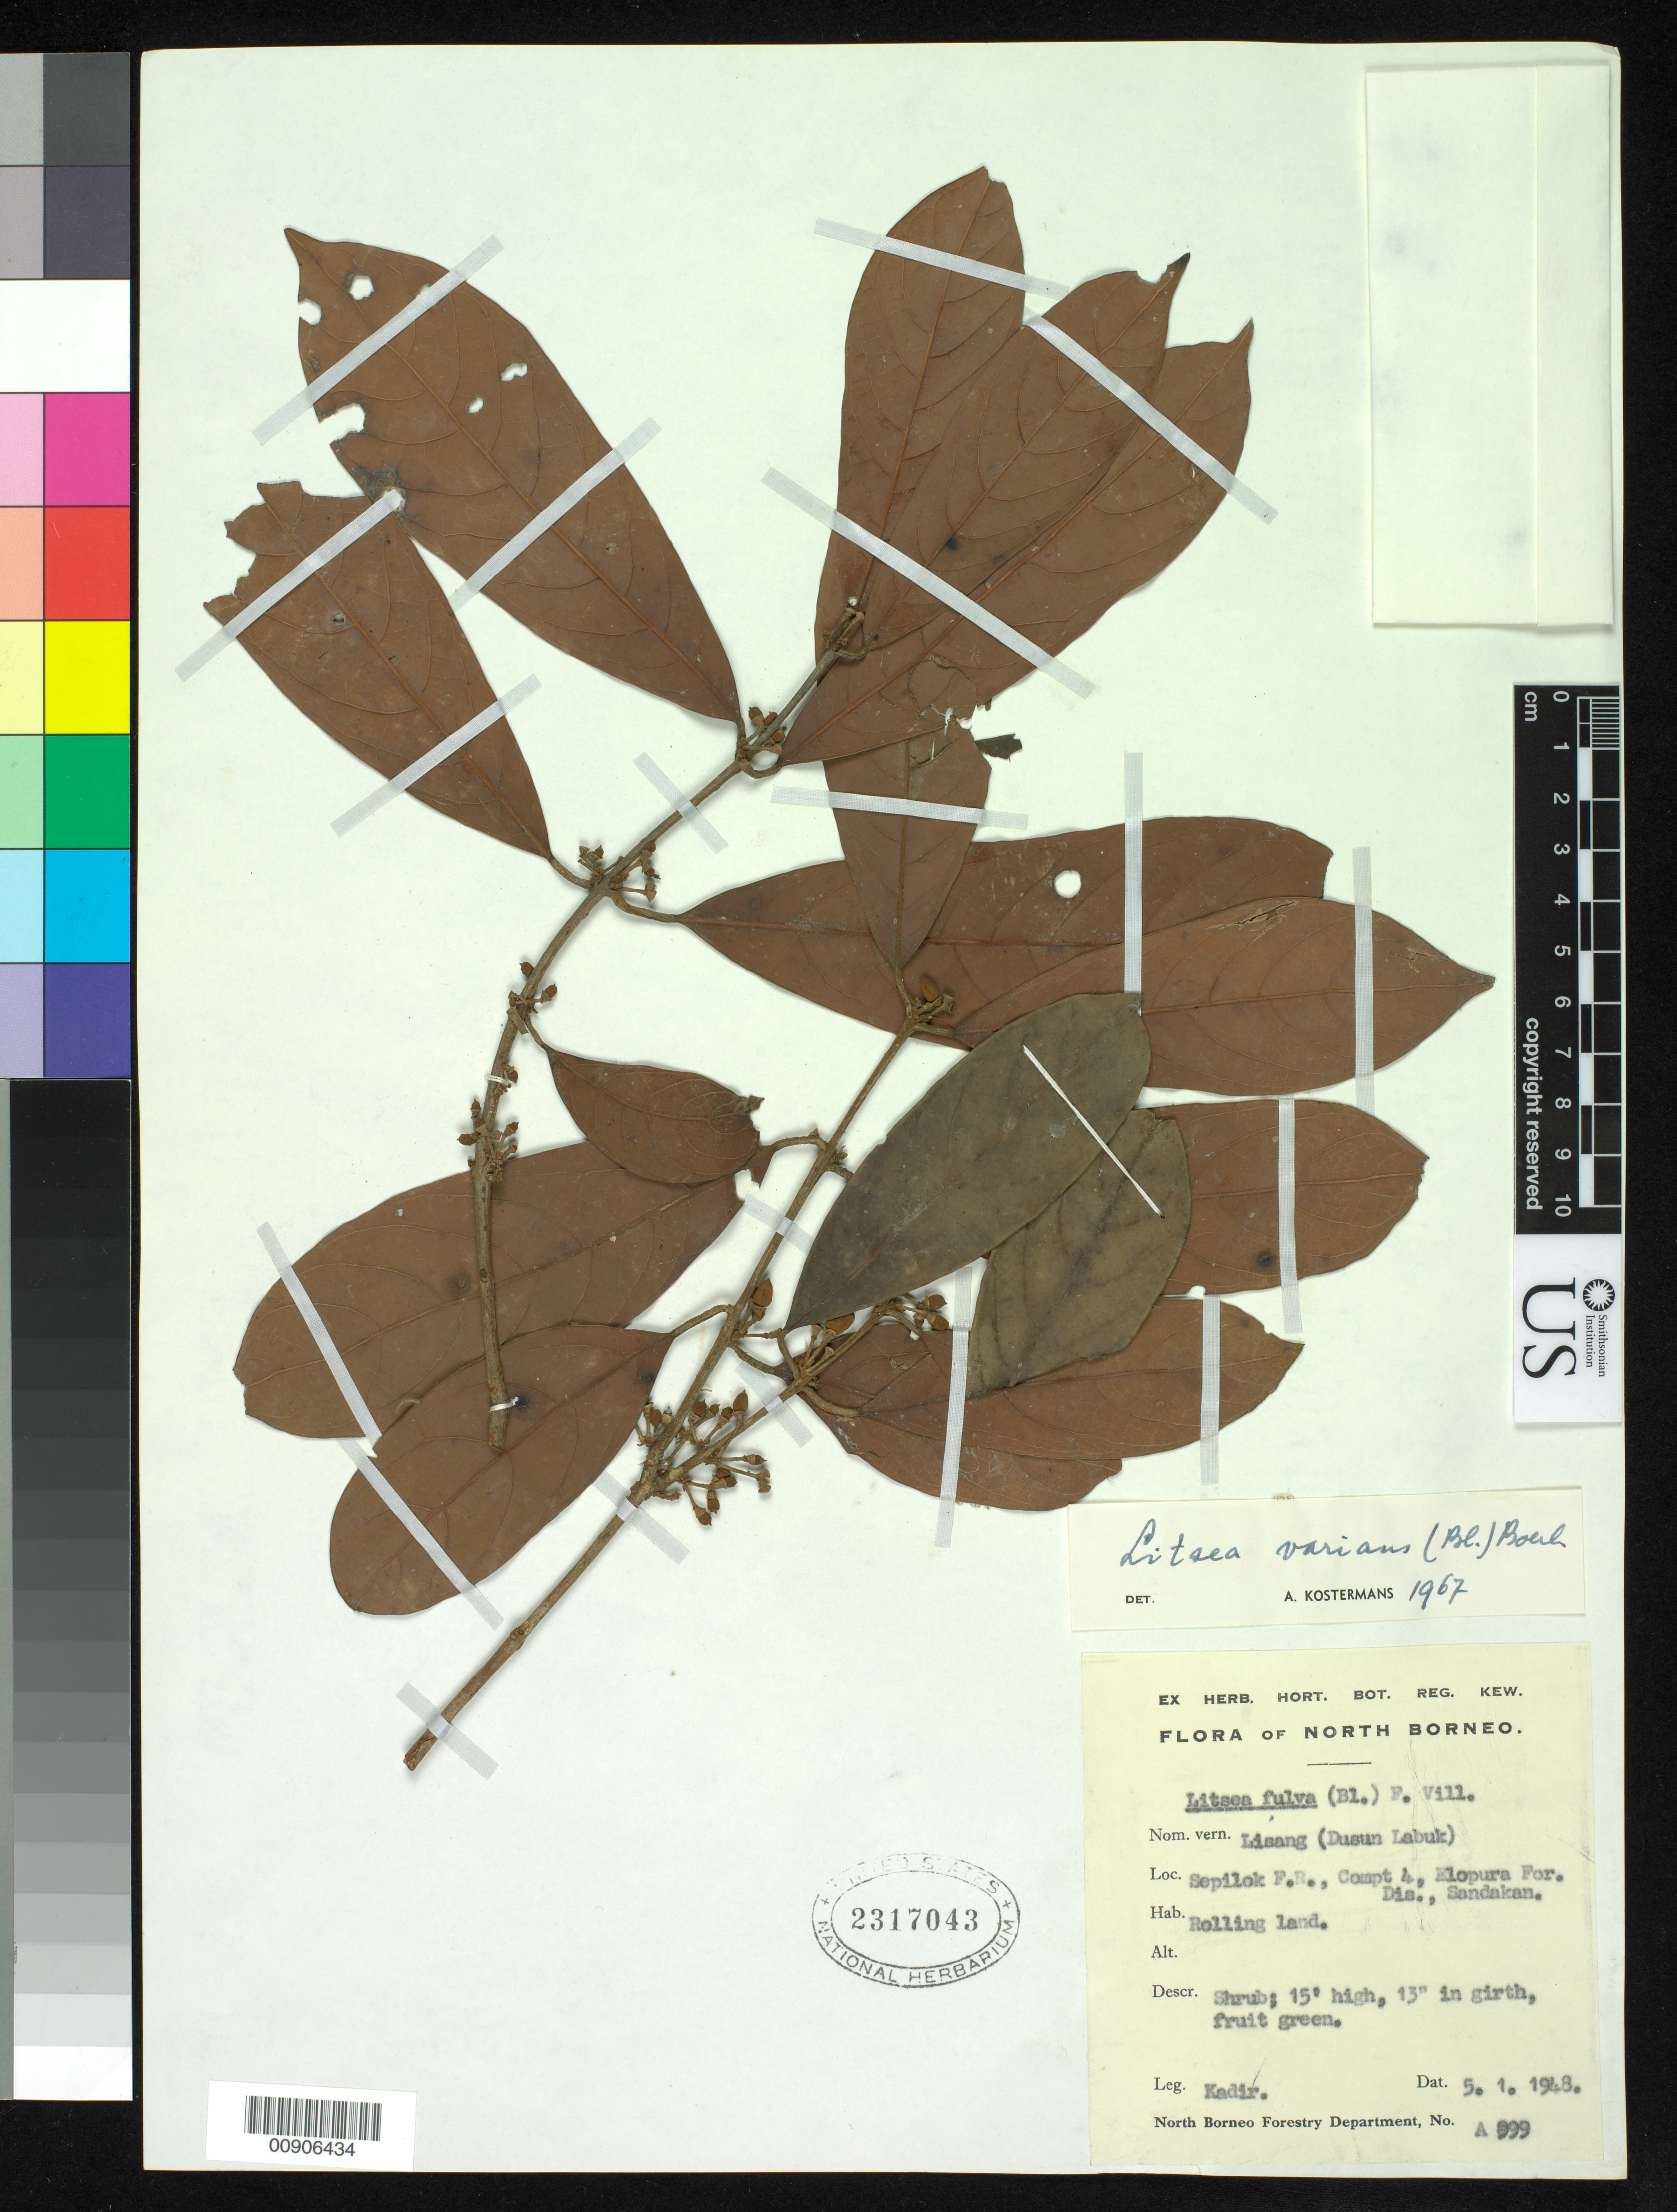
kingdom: Plantae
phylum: Tracheophyta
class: Magnoliopsida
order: Laurales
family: Lauraceae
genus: Litsea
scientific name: Litsea varians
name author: (Blume) Boerl.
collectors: Kadir Bin Abdul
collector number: A 999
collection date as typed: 05 Jan 1948 or 01 May 1948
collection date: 1948-01-05 or 1948-05-01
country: Indonesia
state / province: Kalimantan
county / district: Kalimantan Barat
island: Borneo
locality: Sepilok F.r. Compt4, Elopura For. Dis. Sandakan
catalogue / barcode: US 2317043